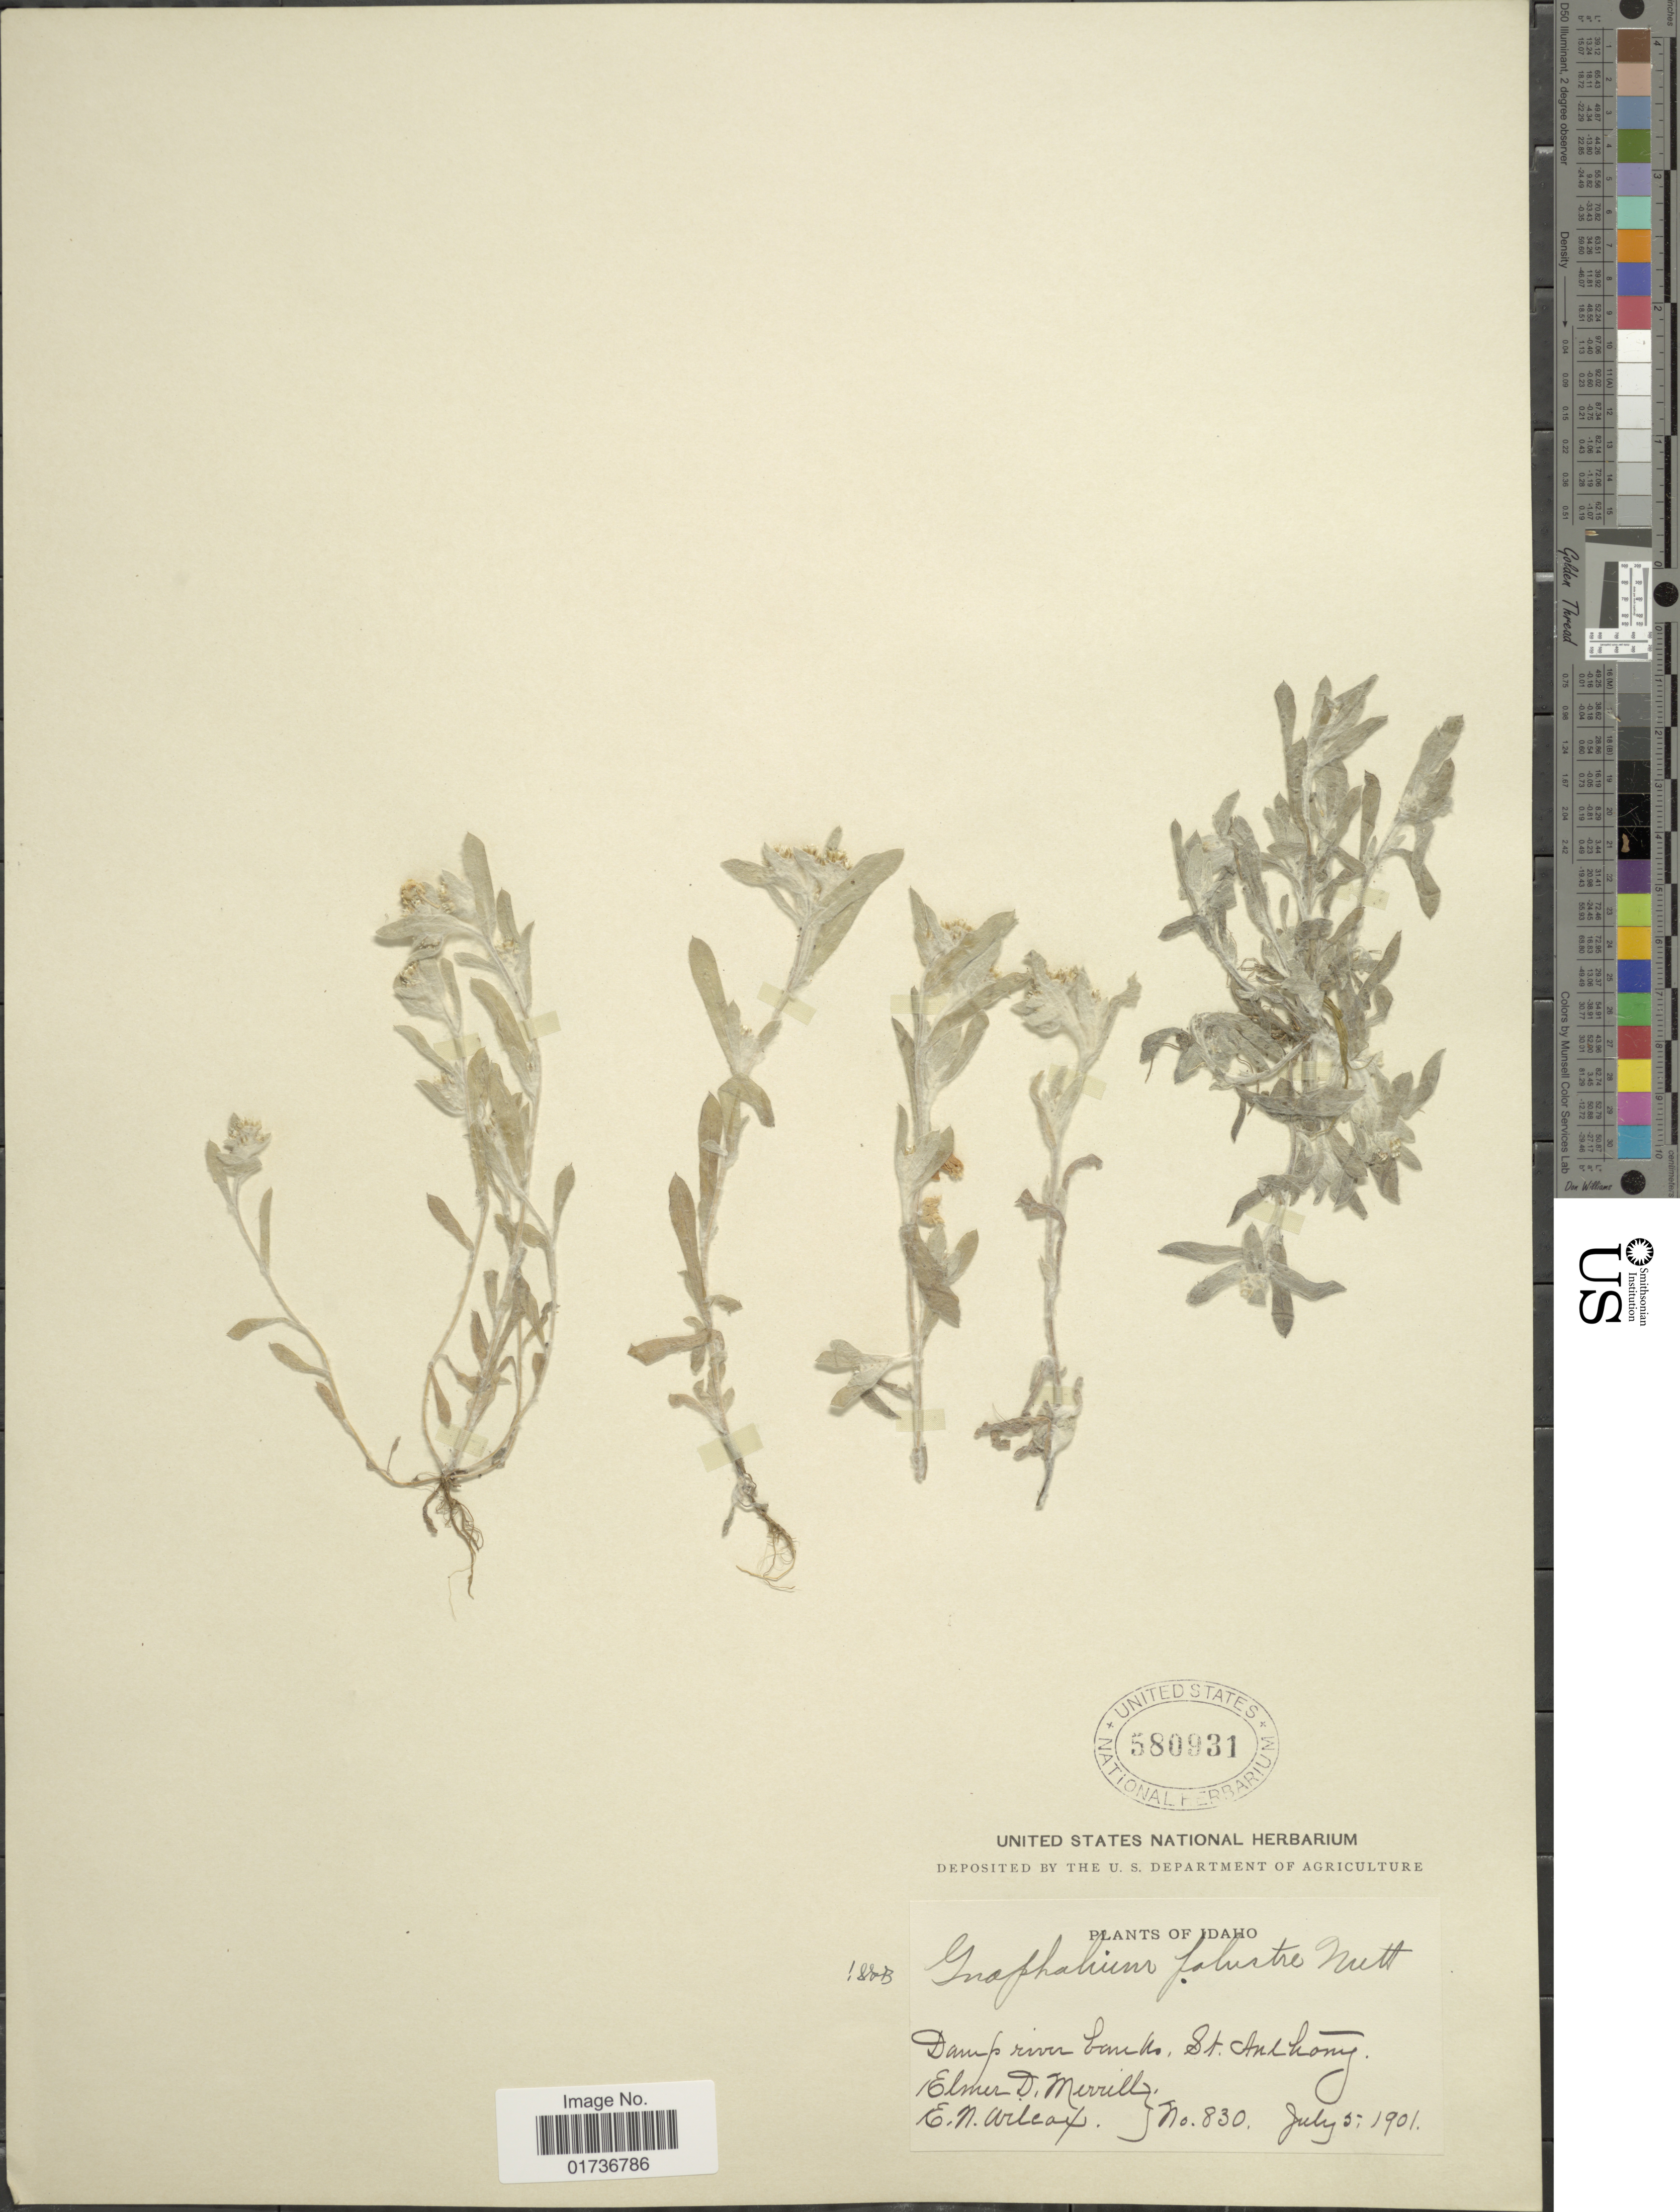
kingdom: Plantae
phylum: Tracheophyta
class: Magnoliopsida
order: Asterales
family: Asteraceae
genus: Gnaphalium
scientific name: Gnaphalium palustre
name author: Nutt.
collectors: E. D. Merrill & E. Wilcox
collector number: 830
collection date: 1901-07-05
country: United States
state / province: Idaho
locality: Damp river banks, St Anthony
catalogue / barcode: US 580931